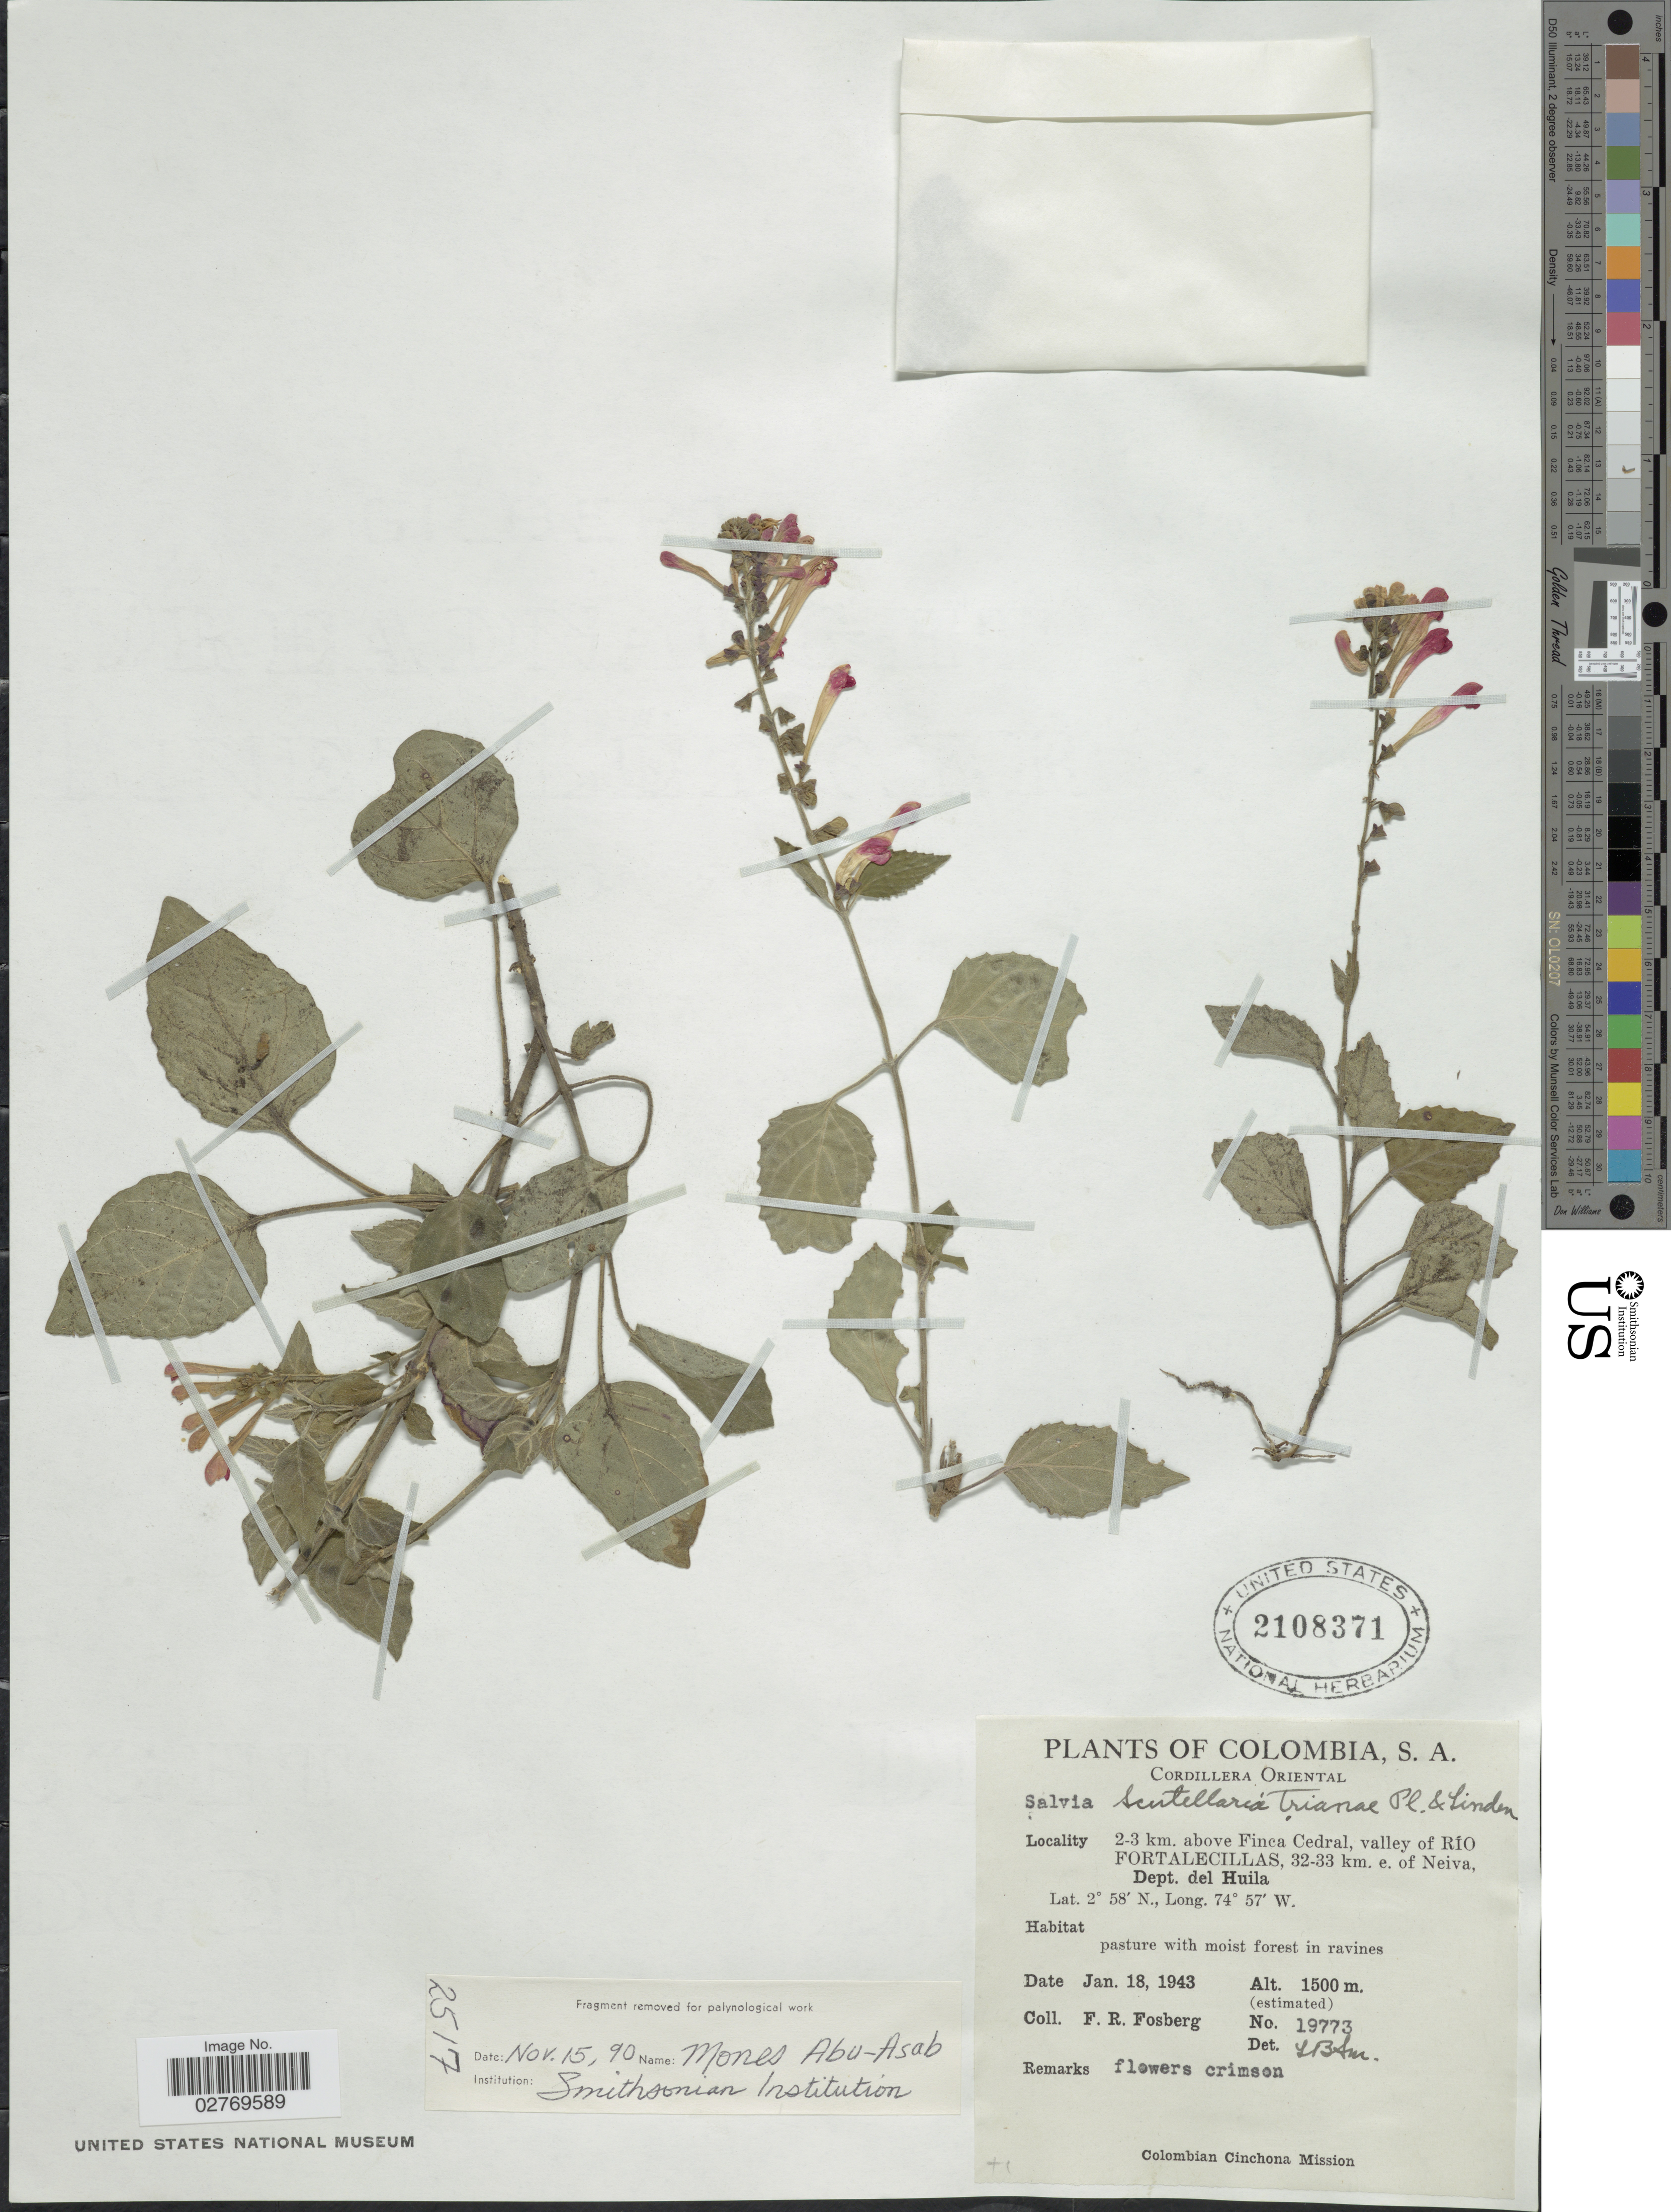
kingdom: Plantae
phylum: Tracheophyta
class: Magnoliopsida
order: Lamiales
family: Lamiaceae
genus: Scutellaria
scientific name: Scutellaria trianae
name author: Planch. & Linden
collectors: F. R. Fosberg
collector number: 19773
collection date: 1943-01-18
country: Colombia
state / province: Huila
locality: Cordillera Oriental. 2-3 km. above Finca Cedral, valley of Río Fortalecillas, 32-33 km. e. of Neiva. Dept. del Huila.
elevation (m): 1500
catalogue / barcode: US 2108371